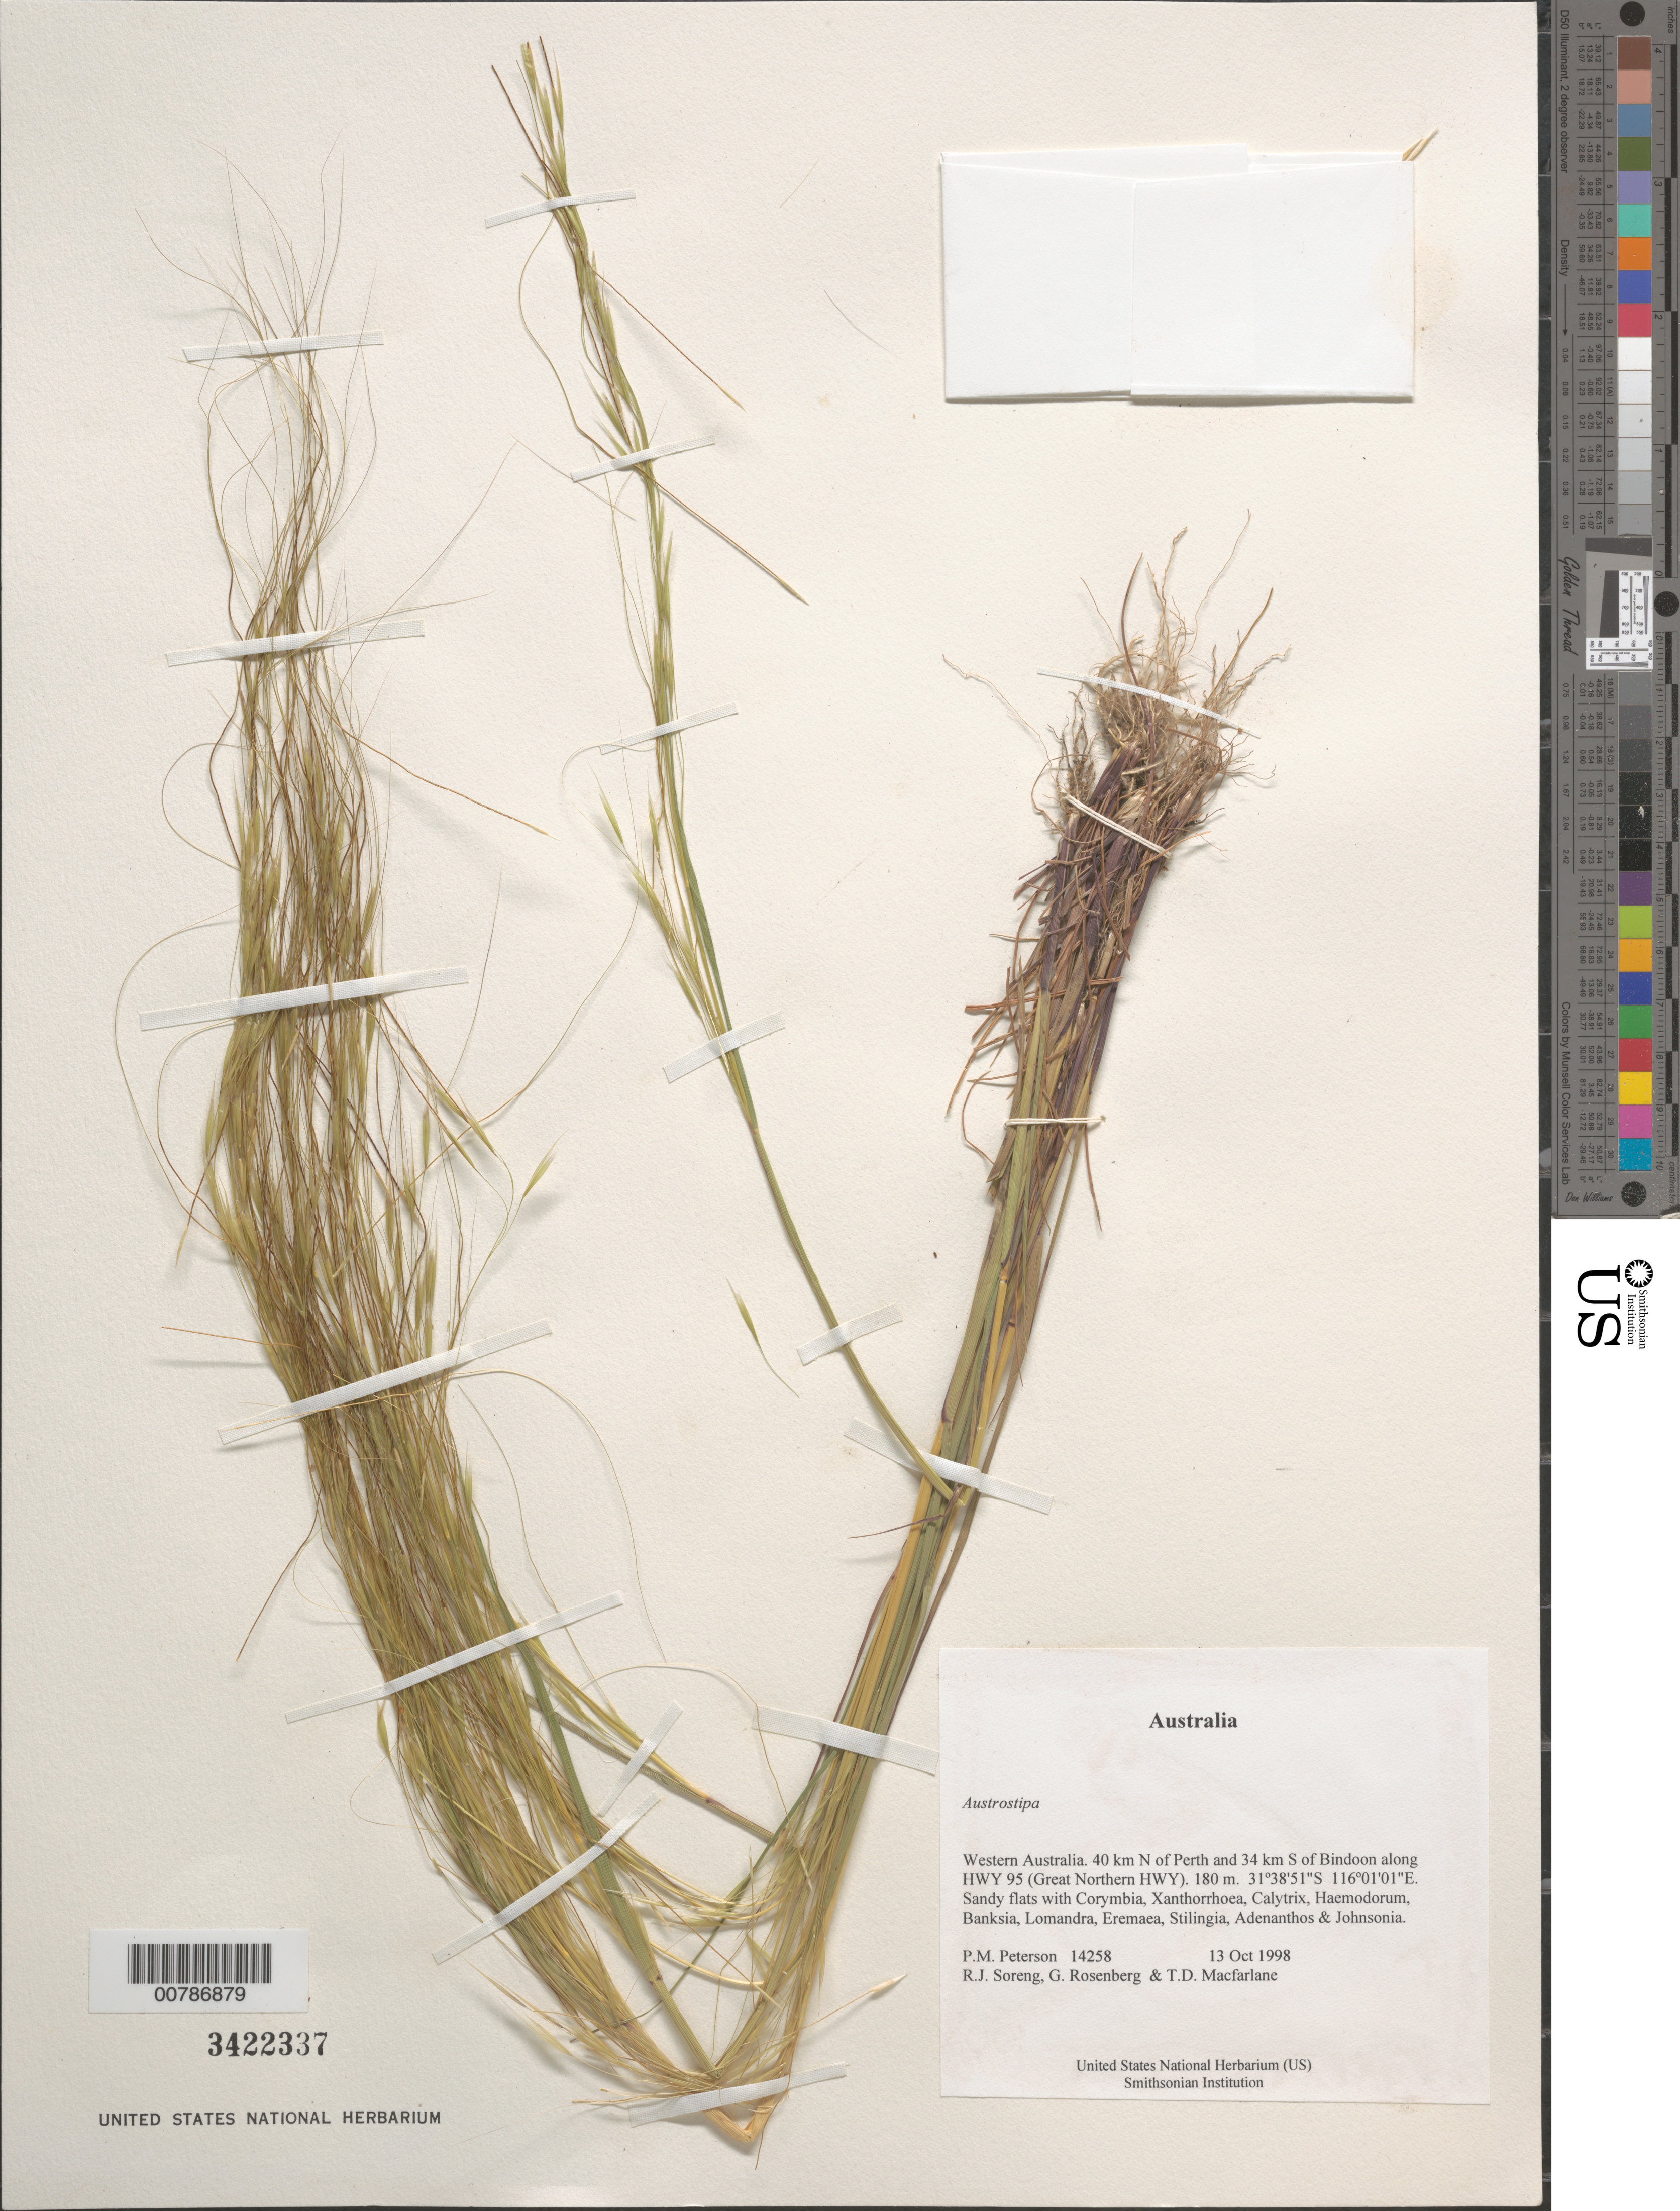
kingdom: Plantae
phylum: Tracheophyta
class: Liliopsida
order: Poales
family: Poaceae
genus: Austrostipa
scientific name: Austrostipa sp.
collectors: P. M. Peterson, R. J. Soreng, G. Rosenberg & T. Macfarlane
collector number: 14258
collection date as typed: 13 Oct 1998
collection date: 1998-10-13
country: Australia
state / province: Western Australia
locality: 40 km N of Perth and 34 km S of Bindoon along HWY 95 (Great Northern HWY).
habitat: Sandy flats with Corymbia, Xanthorrhoea, Calytrix, Haemodorum, Banksia, Lomandra, Eremaea, Stilingia, Adenanthos & Johnsonia.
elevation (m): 180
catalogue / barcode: US 3422337